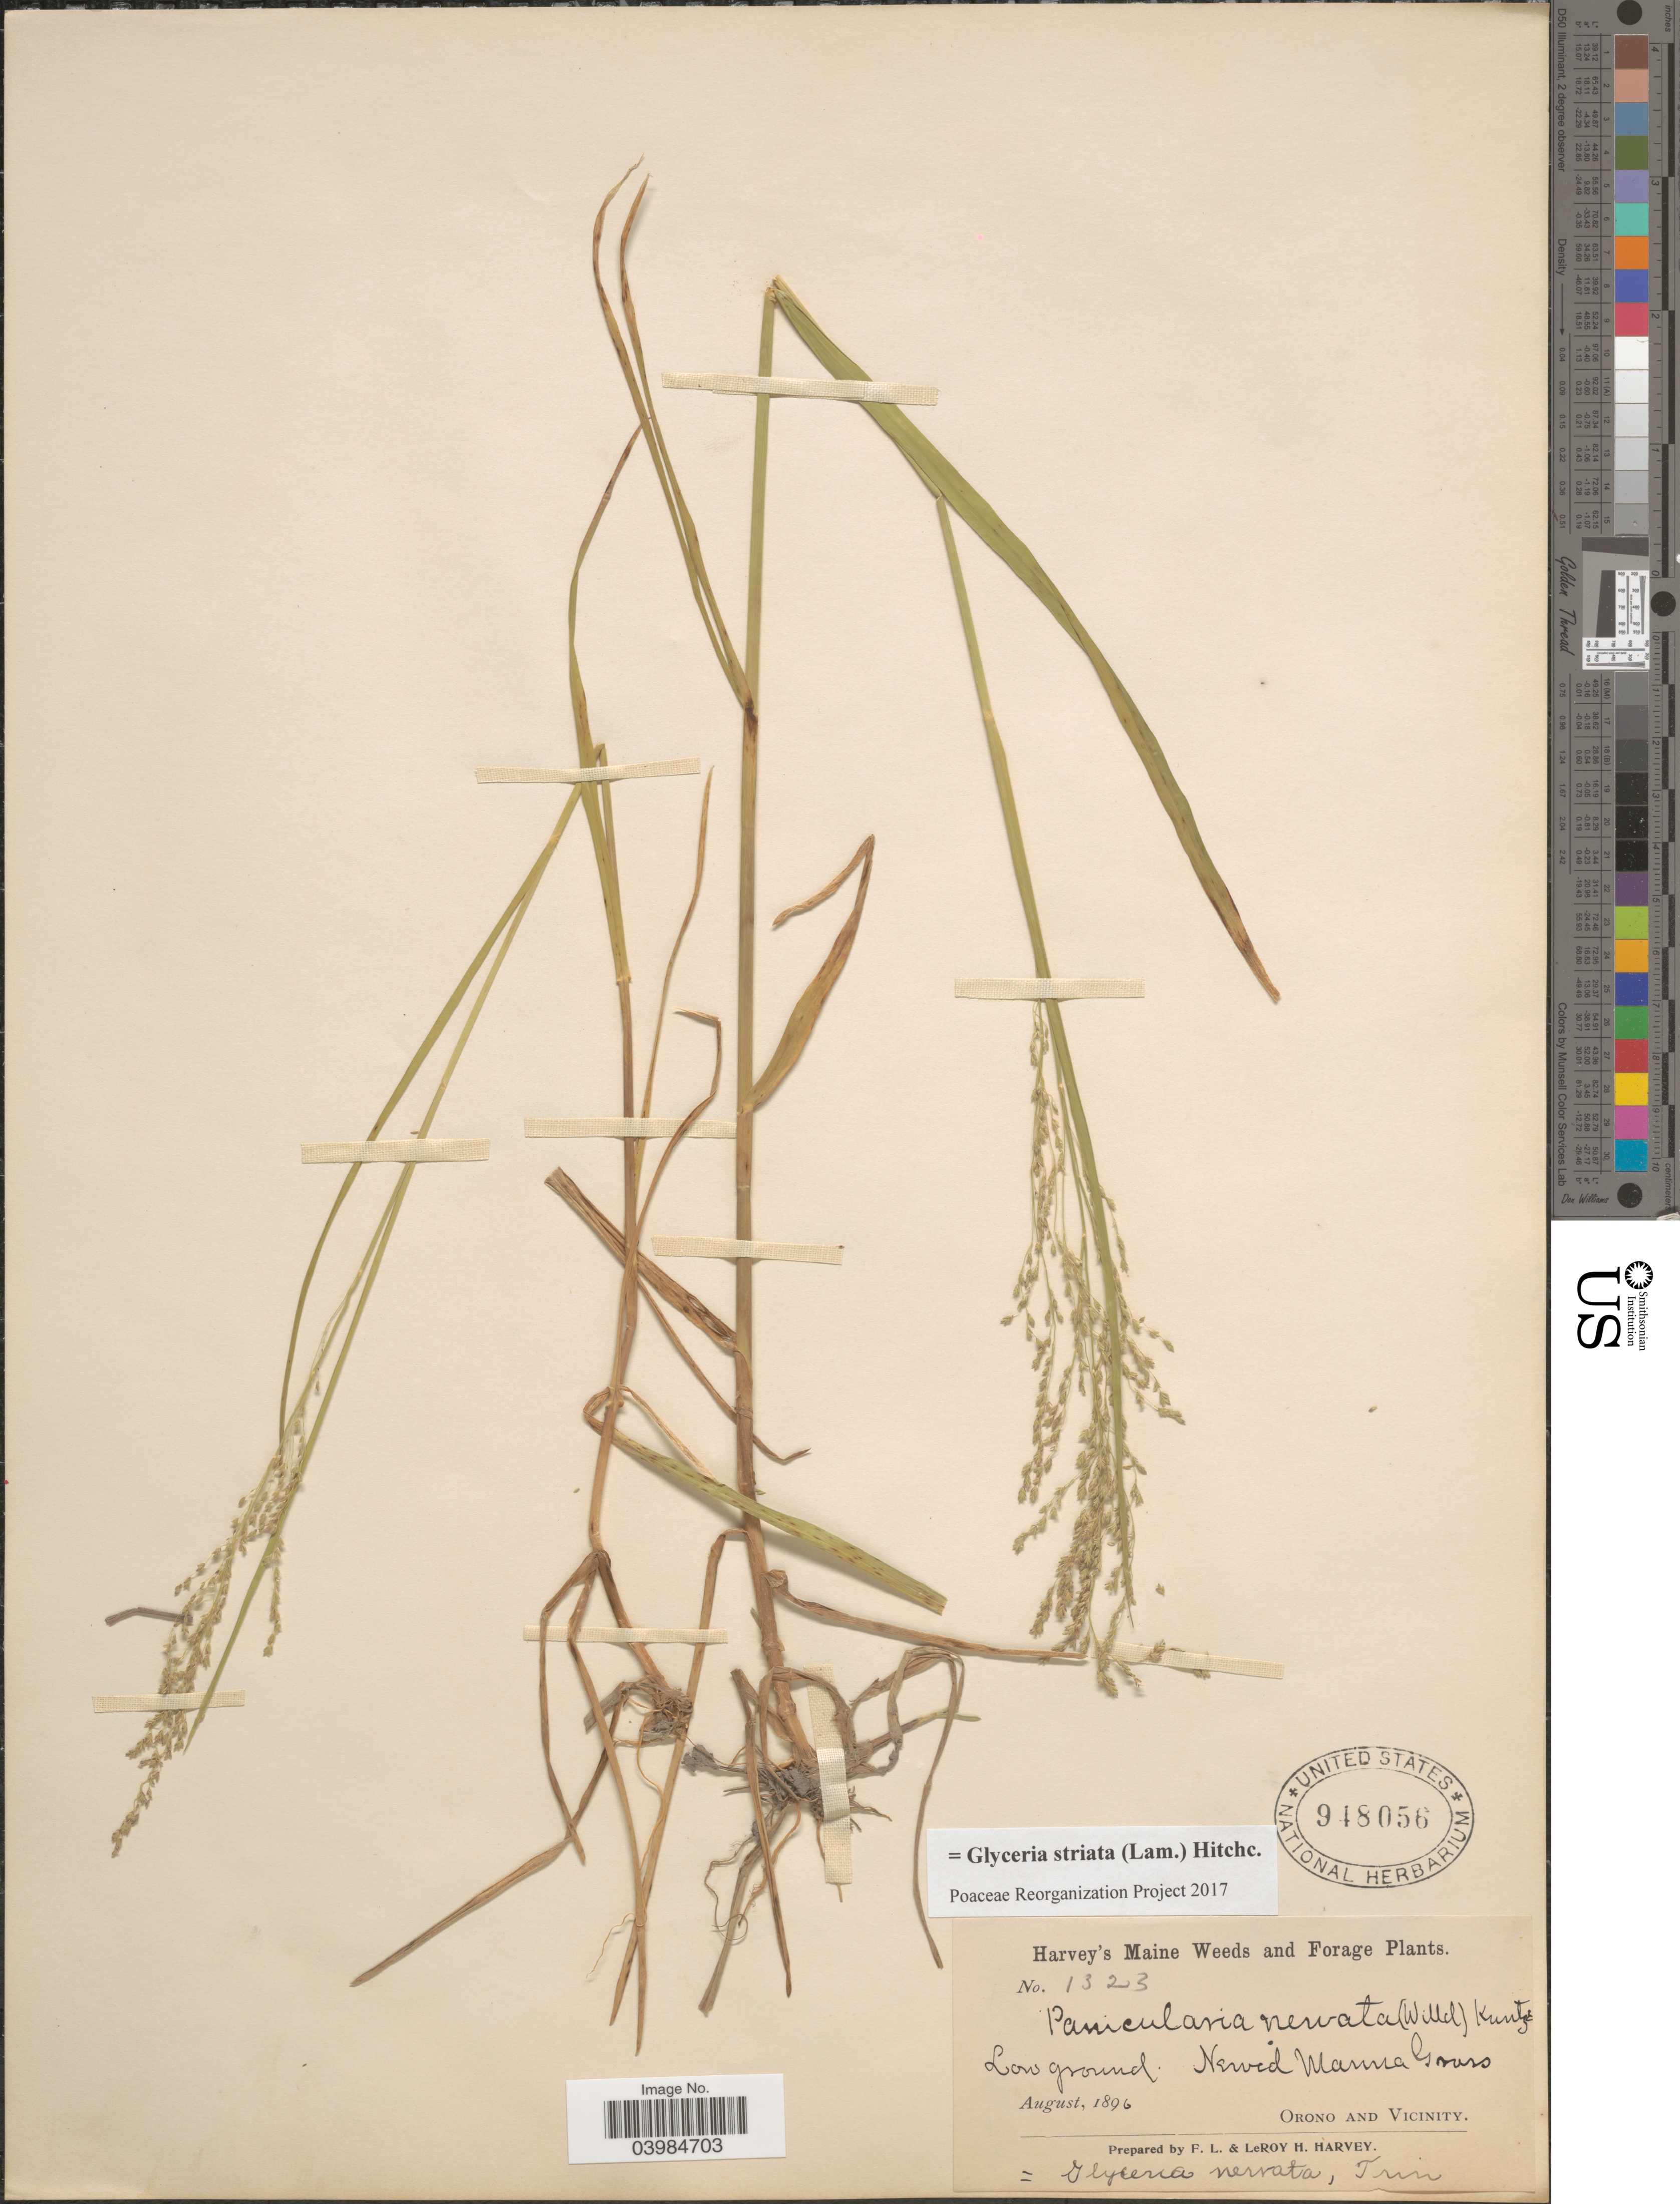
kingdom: Plantae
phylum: Tracheophyta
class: Liliopsida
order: Poales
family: Poaceae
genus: Glyceria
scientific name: Glyceria striata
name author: (Lam.) Hitchc.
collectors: F. L. Harvey & L. H. Harvey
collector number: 1323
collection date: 1896-08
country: United States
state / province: Maine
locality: Orono and Vicinity.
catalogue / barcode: US 948056